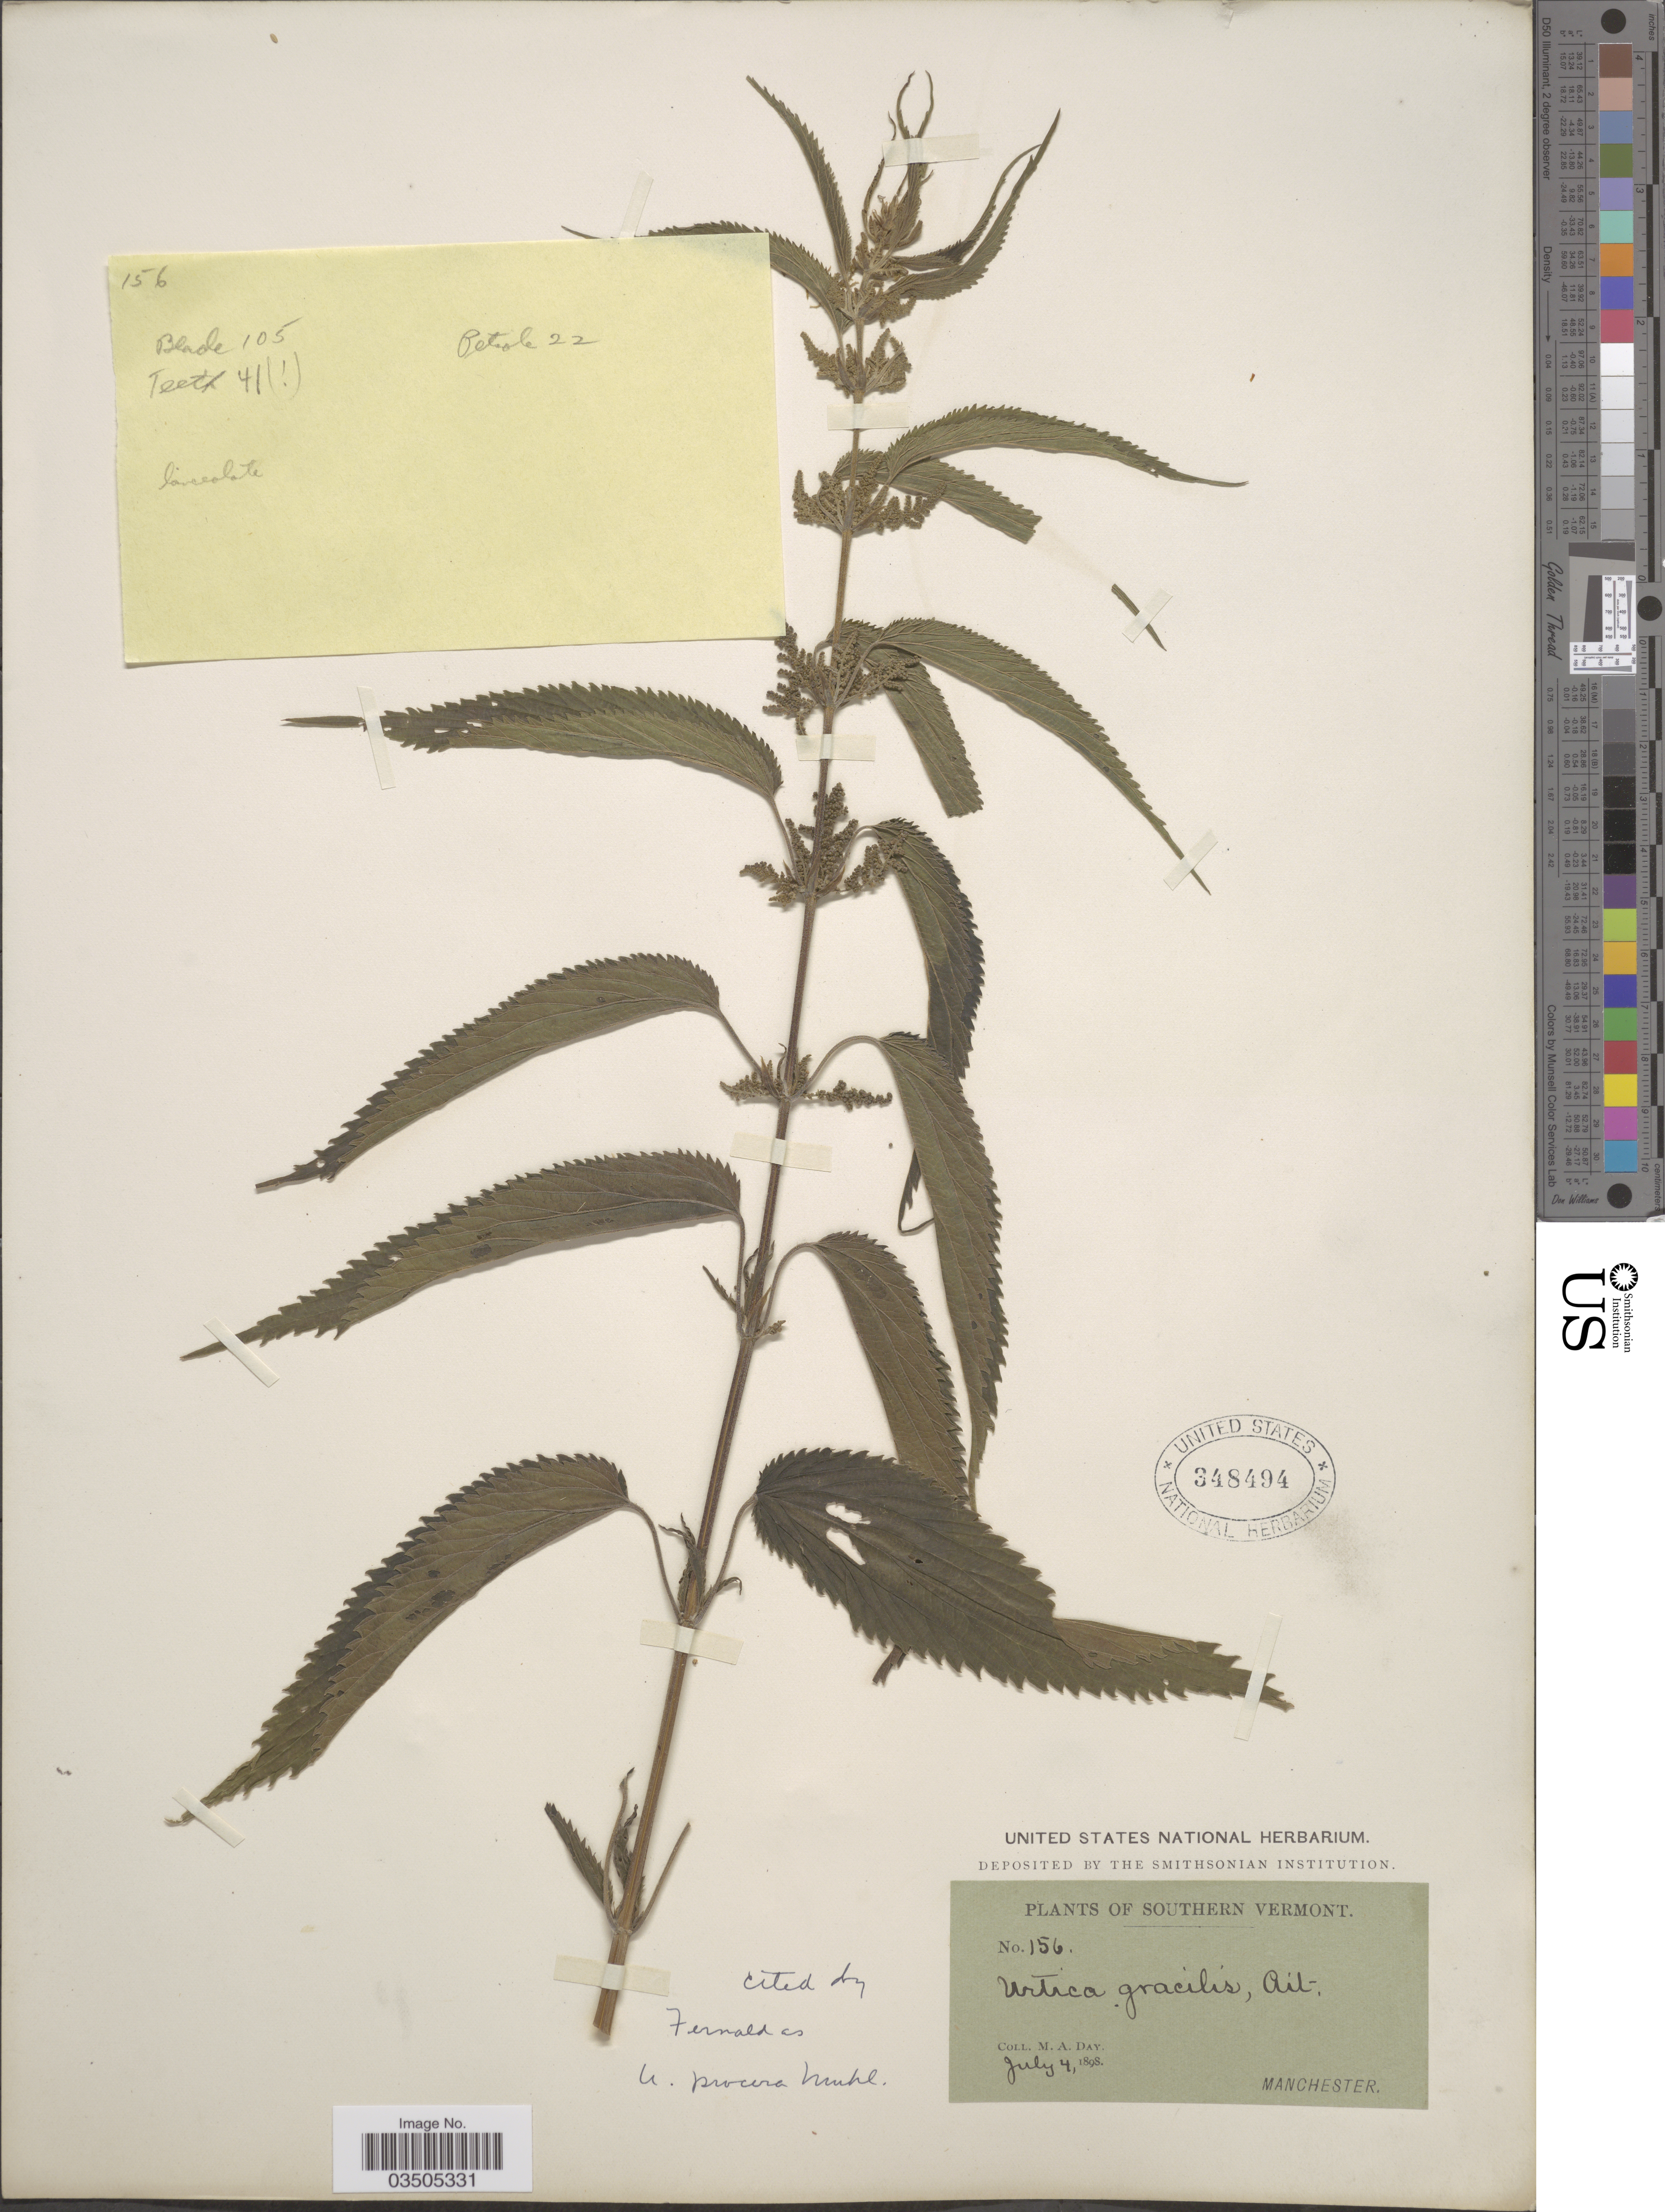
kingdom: Plantae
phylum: Tracheophyta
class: Magnoliopsida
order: Rosales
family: Urticaceae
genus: Urtica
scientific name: Urtica dioica subsp. gracilis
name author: L.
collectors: M. Day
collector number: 156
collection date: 1898-07-04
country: United States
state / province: Vermont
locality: Southern Vermont. Manchester.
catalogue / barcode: US 348494